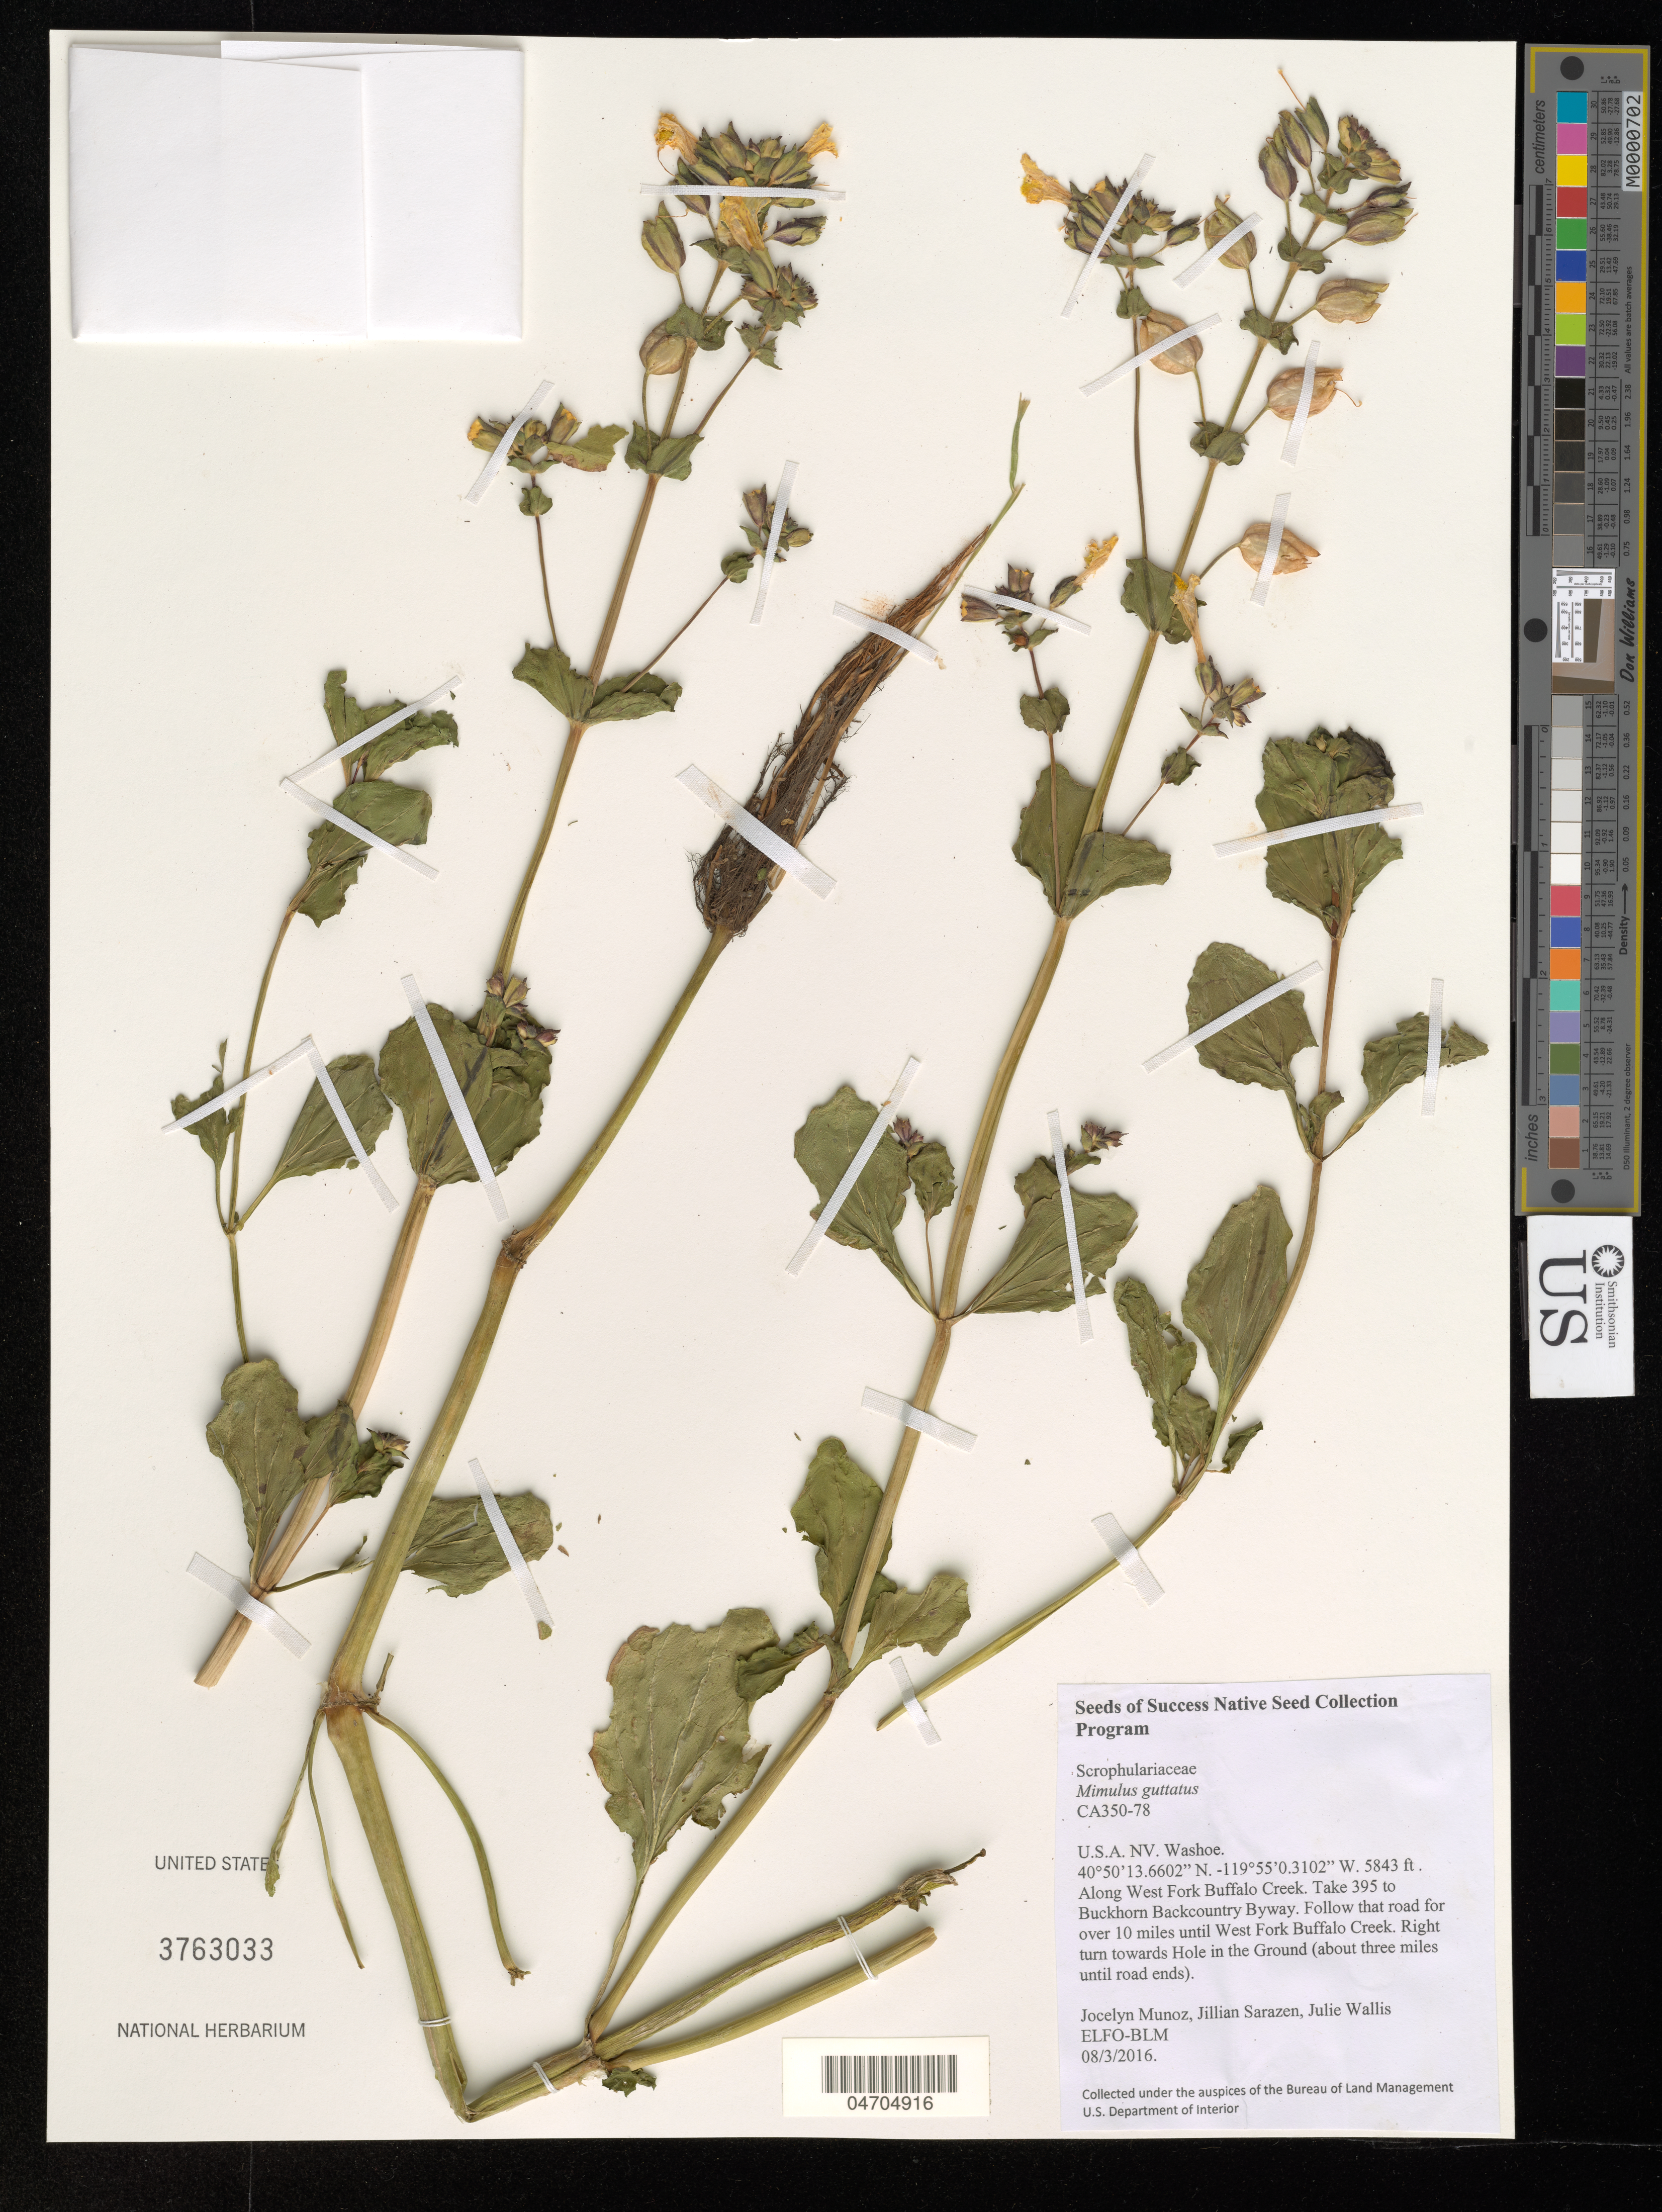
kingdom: Plantae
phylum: Tracheophyta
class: Magnoliopsida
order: Lamiales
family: Phrymaceae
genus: Mimulus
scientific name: Mimulus guttatus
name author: DC.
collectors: J. Munoz, J. Sarazen & J. Wallis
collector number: CA350-78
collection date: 2016-08-03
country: United States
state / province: Nevada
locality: Washoe. Along West Fork Buffalo Creek. Take 395 to Buckhorn Backcountry Byway. Follow that road for over 10 miles until West Fork Buffalo Creek. Right turn towards Hole in the Ground (about three miles until road ends).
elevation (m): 1781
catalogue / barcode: US 3763033